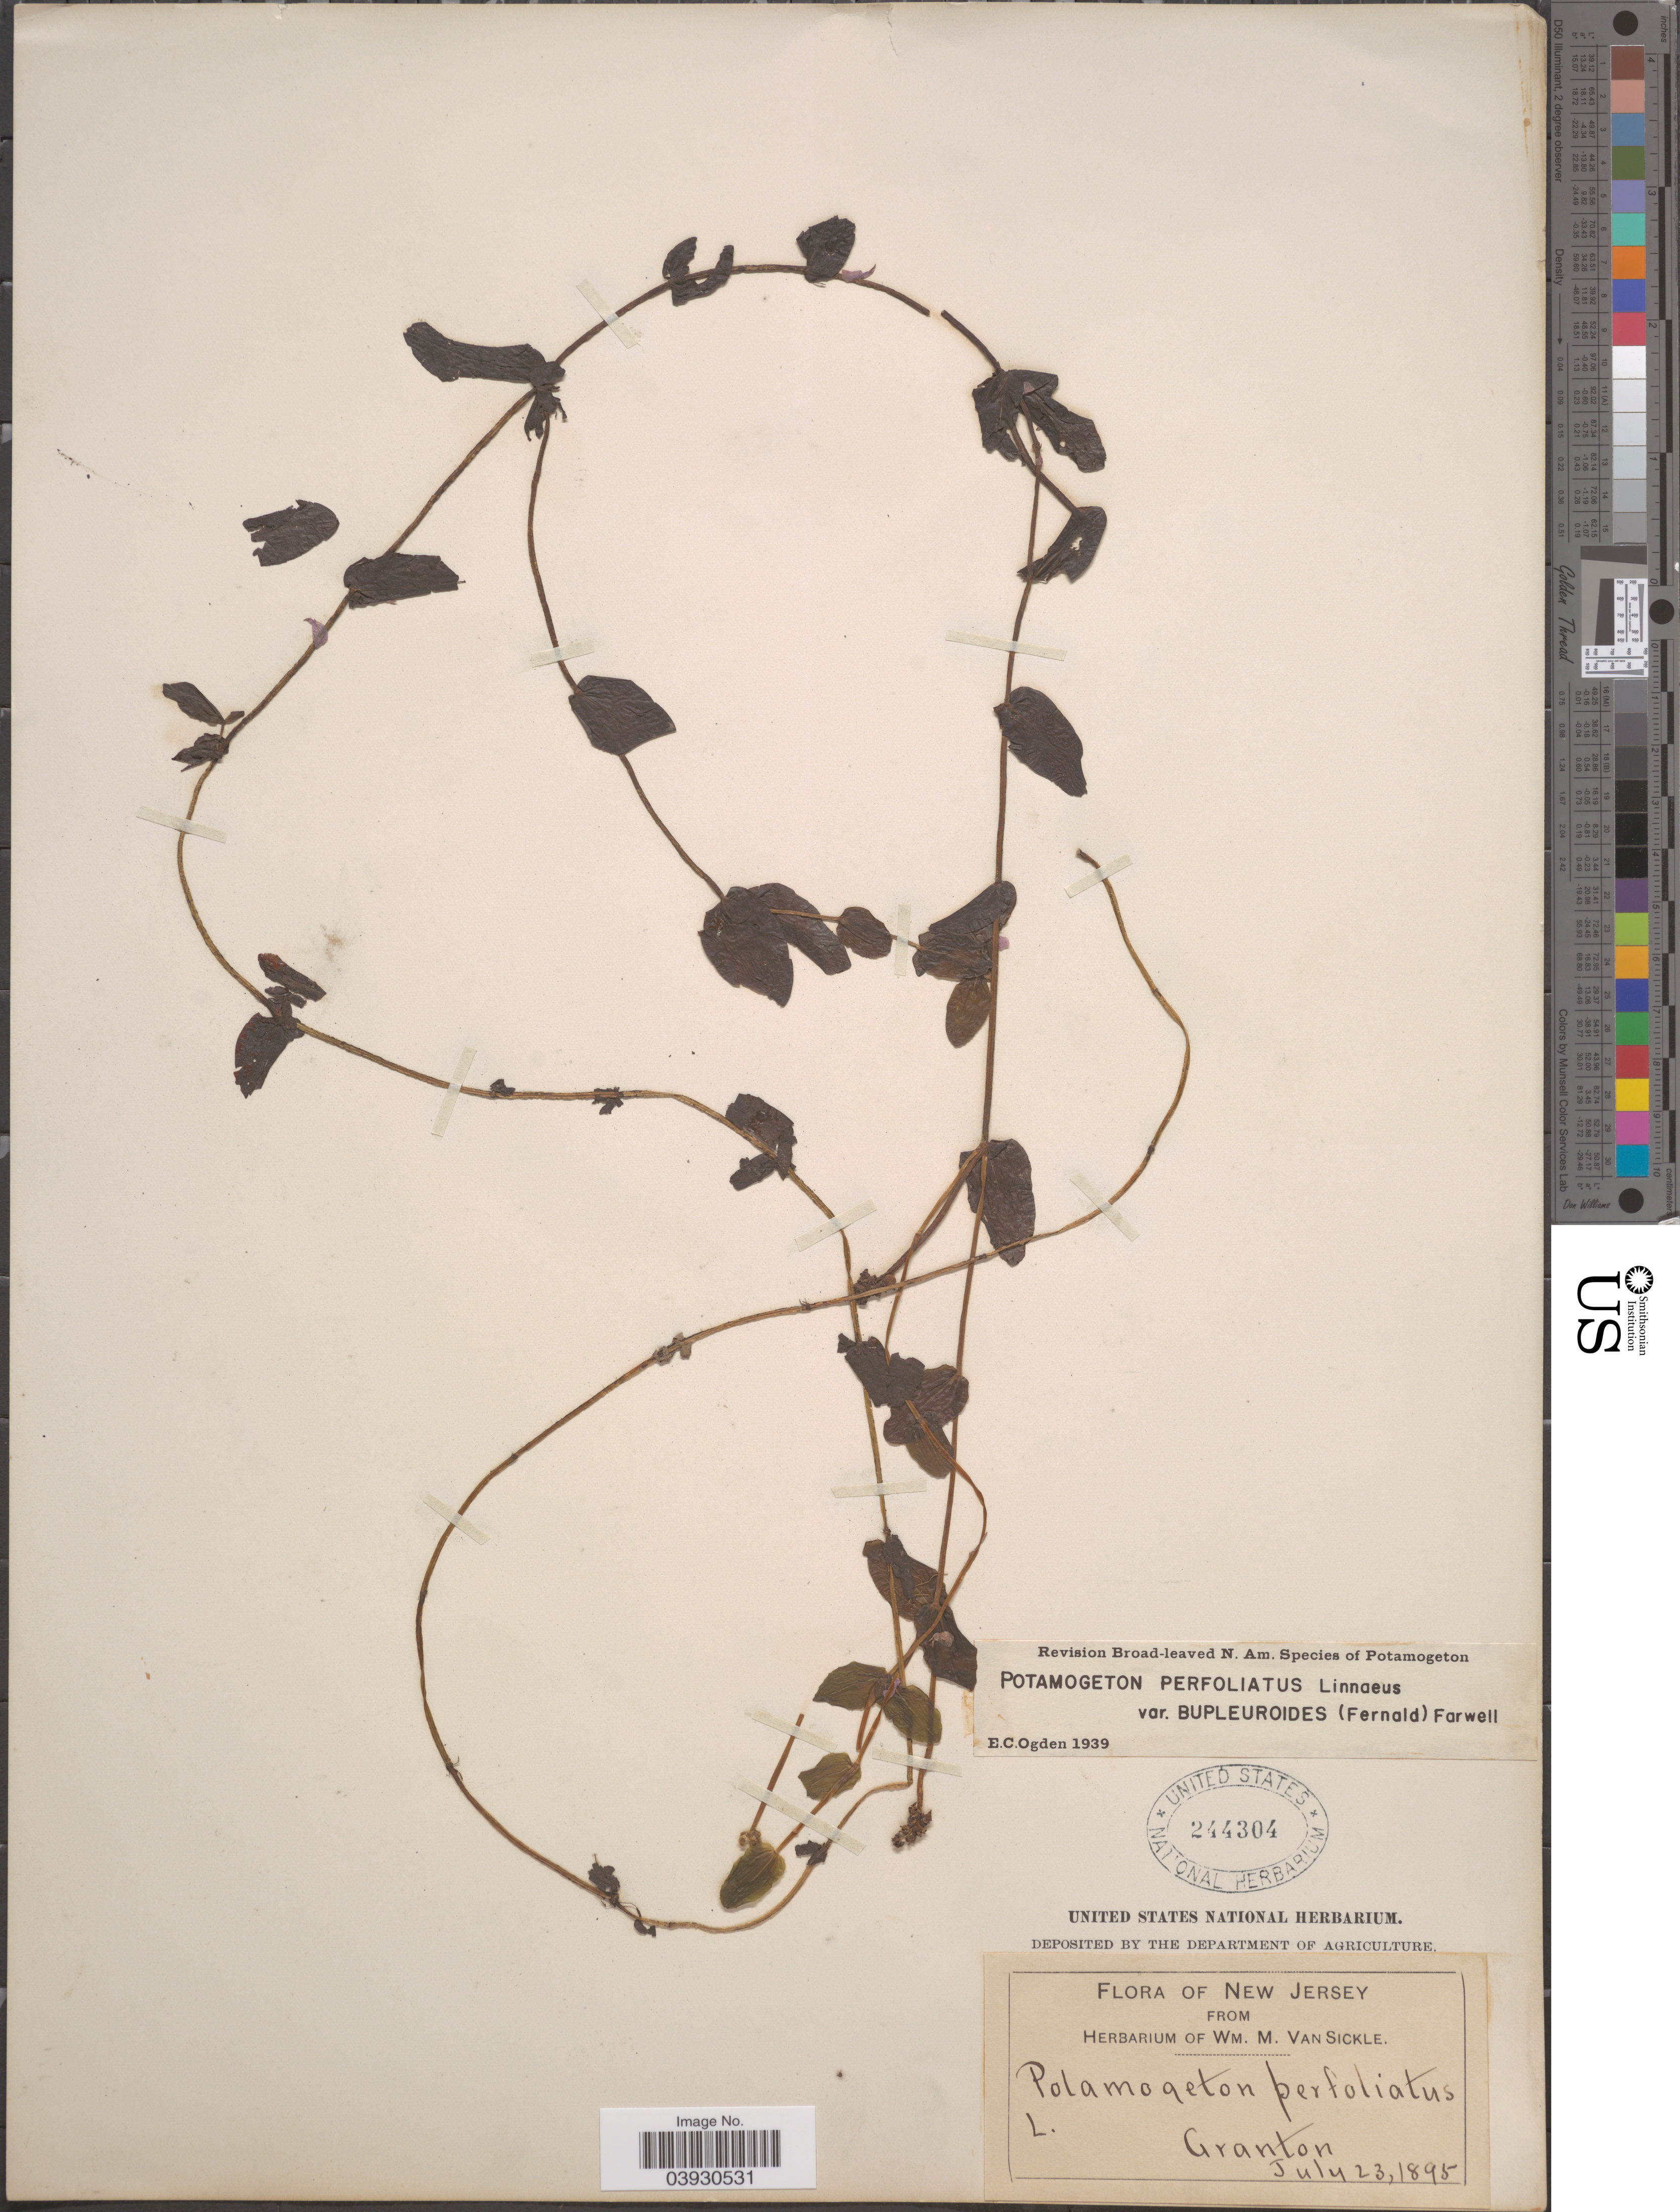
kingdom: Plantae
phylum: Tracheophyta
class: Liliopsida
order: Alismatales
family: Potamogetonaceae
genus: Potamogeton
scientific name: Potamogeton perfoliatus var. bupleuroides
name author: (Fernald) Farw.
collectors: ex herb. Wm. M. Van Sickle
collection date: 1895-07-23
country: United States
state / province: New Jersey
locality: Granton.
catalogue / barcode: US 244304